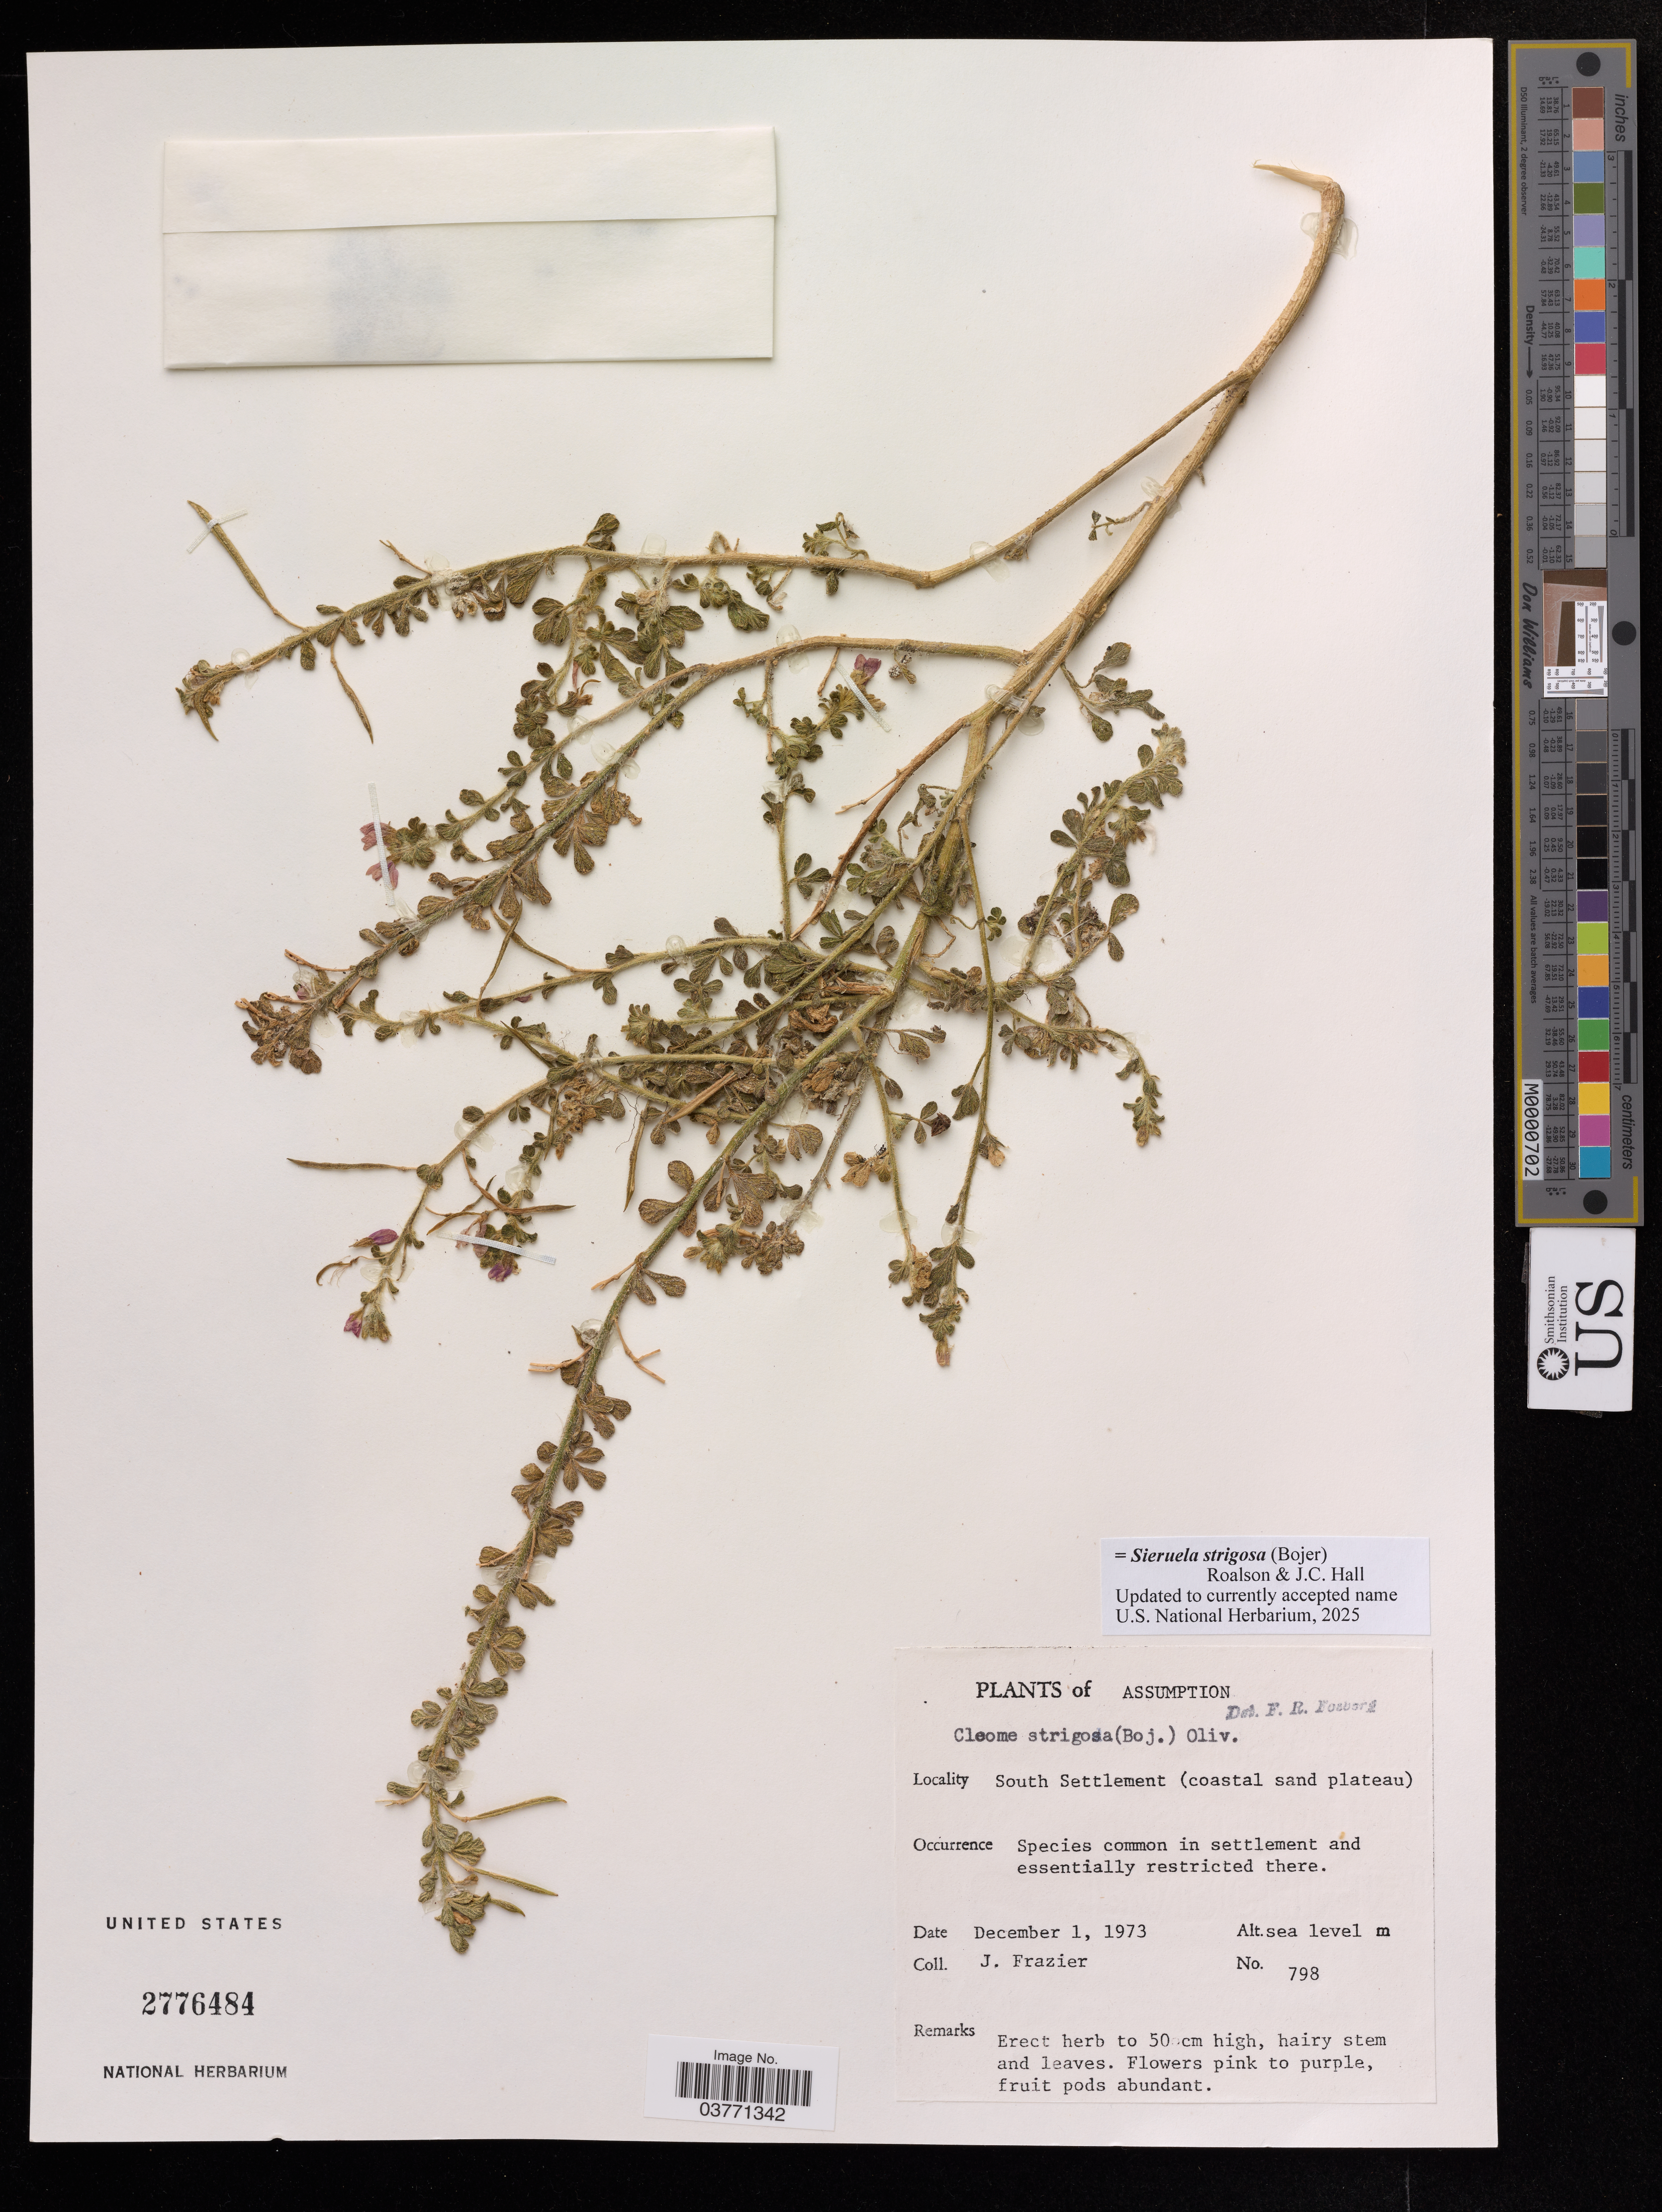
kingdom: Plantae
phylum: Tracheophyta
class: Magnoliopsida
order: Brassicales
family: Cleomaceae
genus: Cleome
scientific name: Cleome strigosa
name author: (Bojer) Oliv.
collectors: J. Frazier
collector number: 798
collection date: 1973-12-01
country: Seychelles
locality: Assumption, South Settlement (coastal sand plateau).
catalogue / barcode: US 2776484